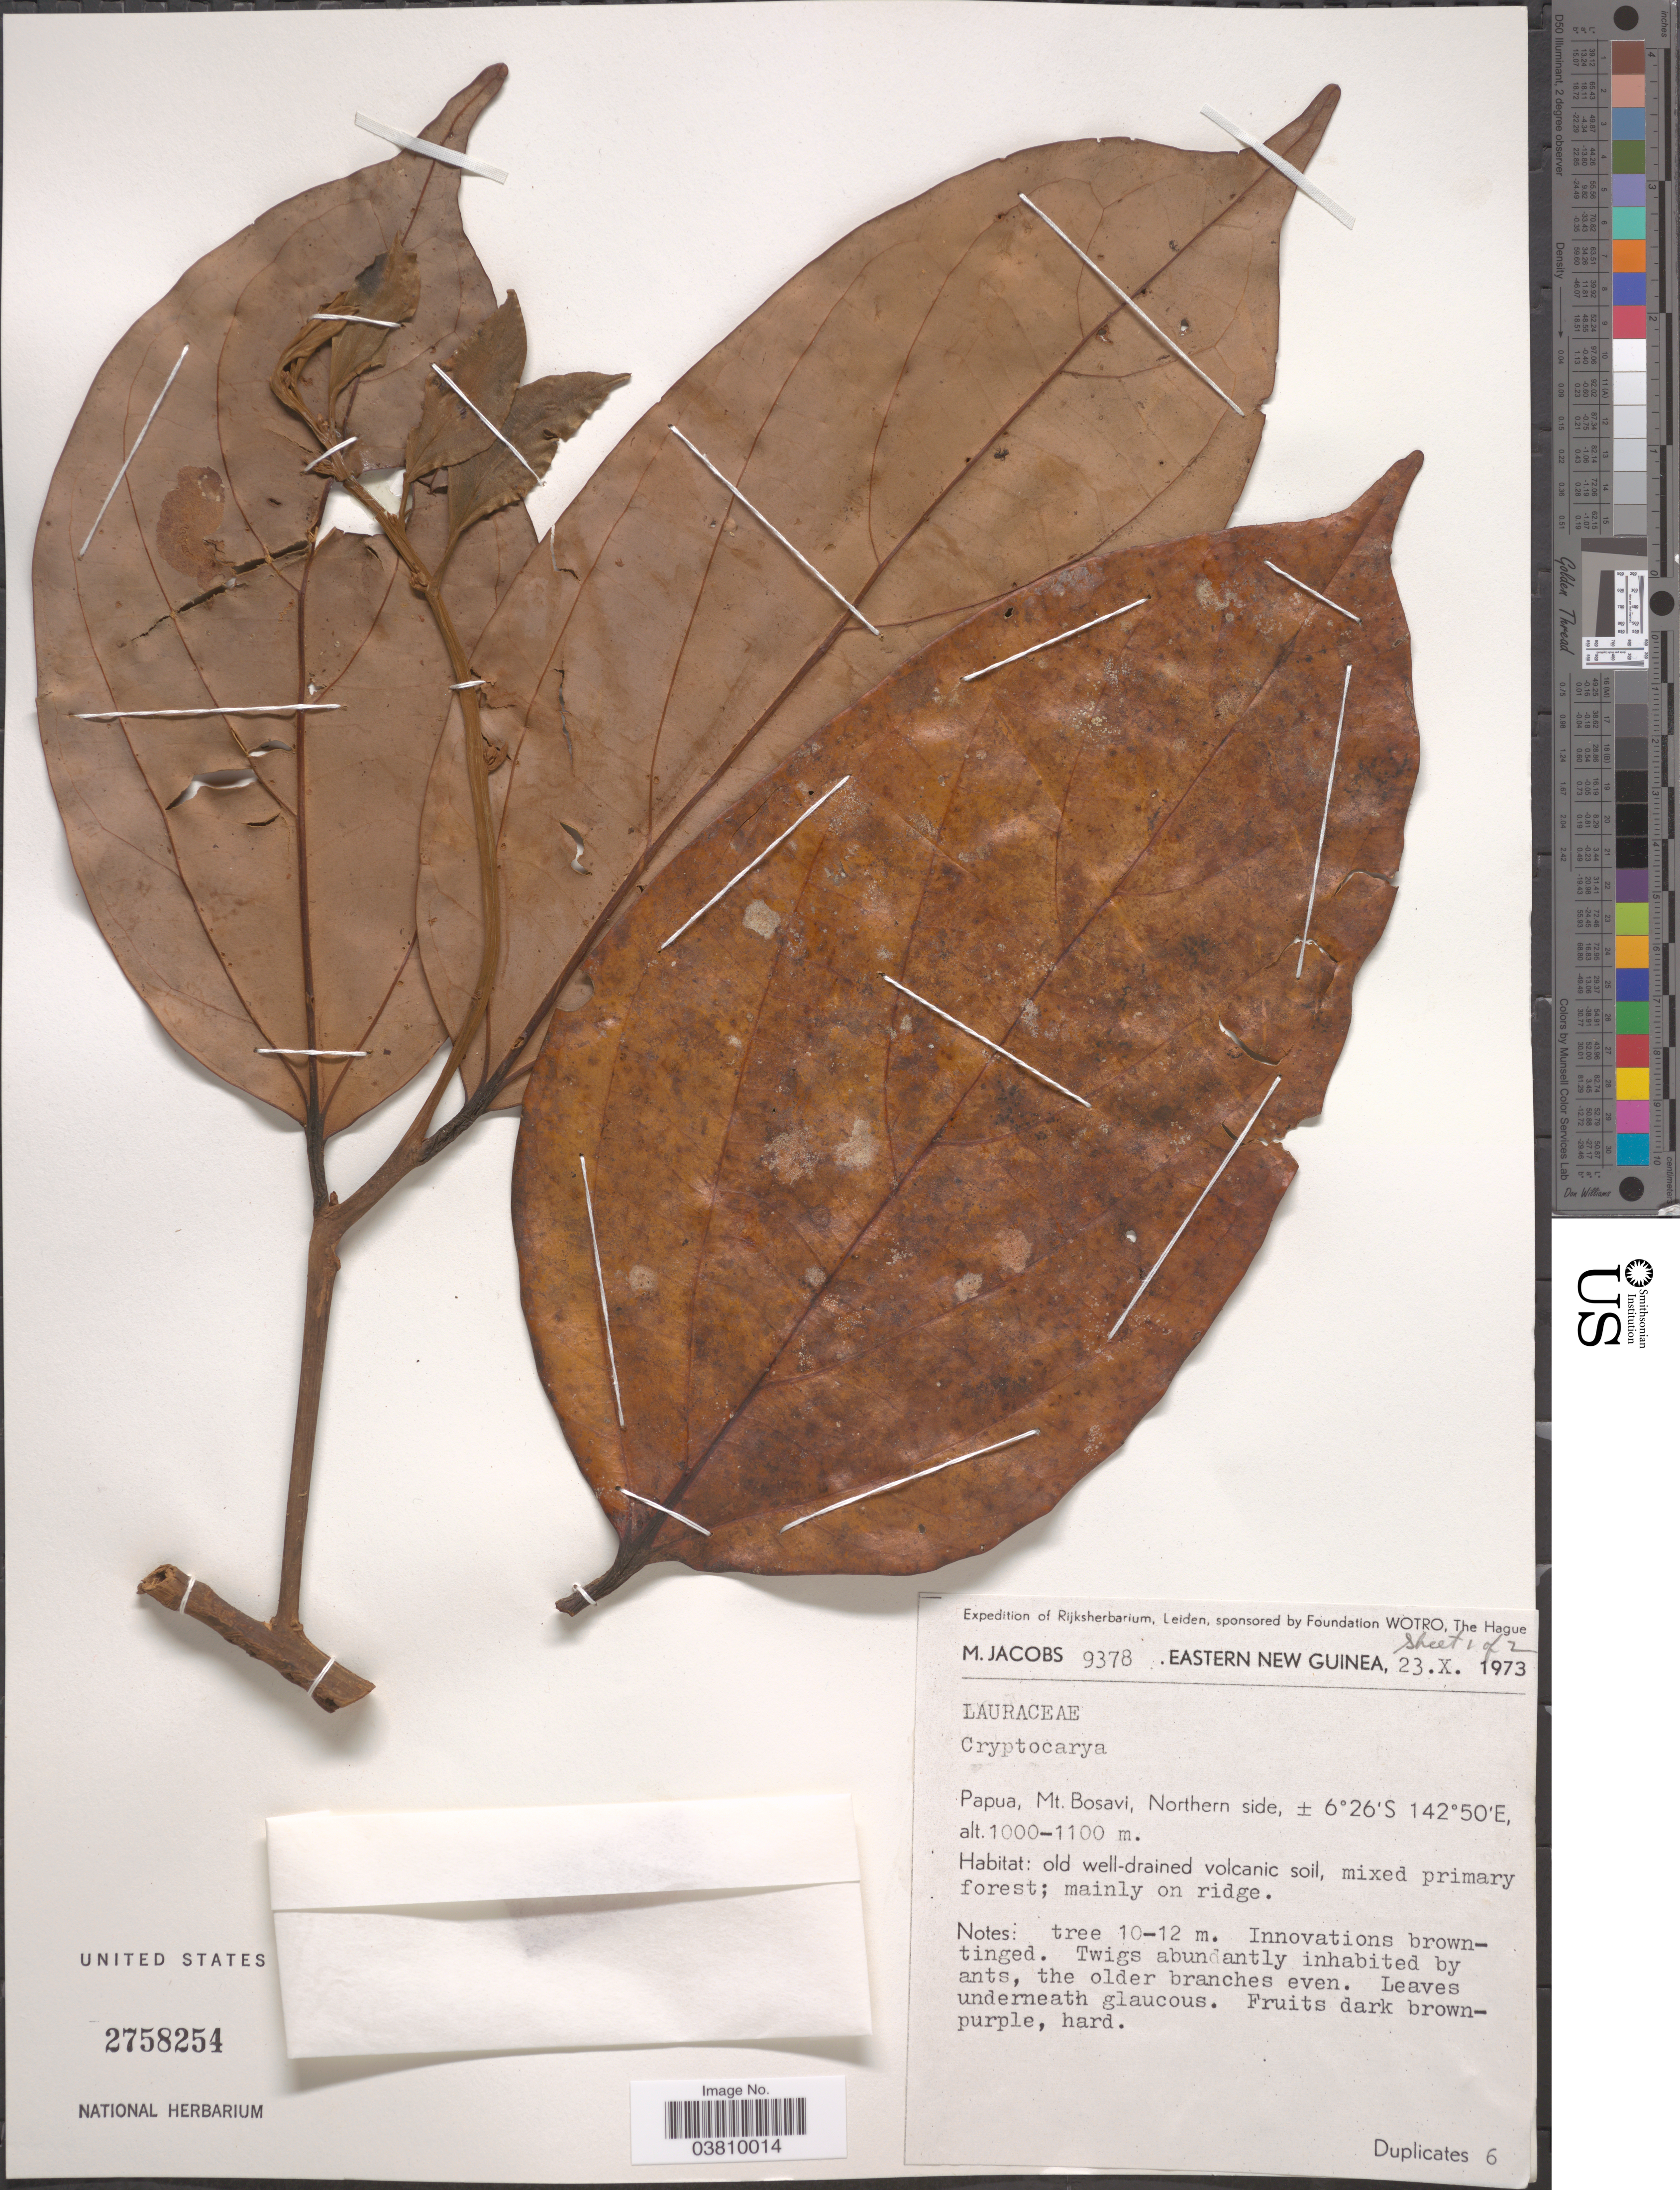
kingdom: Plantae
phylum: Tracheophyta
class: Magnoliopsida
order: Laurales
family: Lauraceae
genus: Cryptocarya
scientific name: Cryptocarya sp.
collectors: M. Jacobs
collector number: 9378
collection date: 1973-10-23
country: Papua New Guinea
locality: Eastern New Guinea. Papua, Mt. Bosavi, Northern side.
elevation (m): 1000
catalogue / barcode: US 2758254